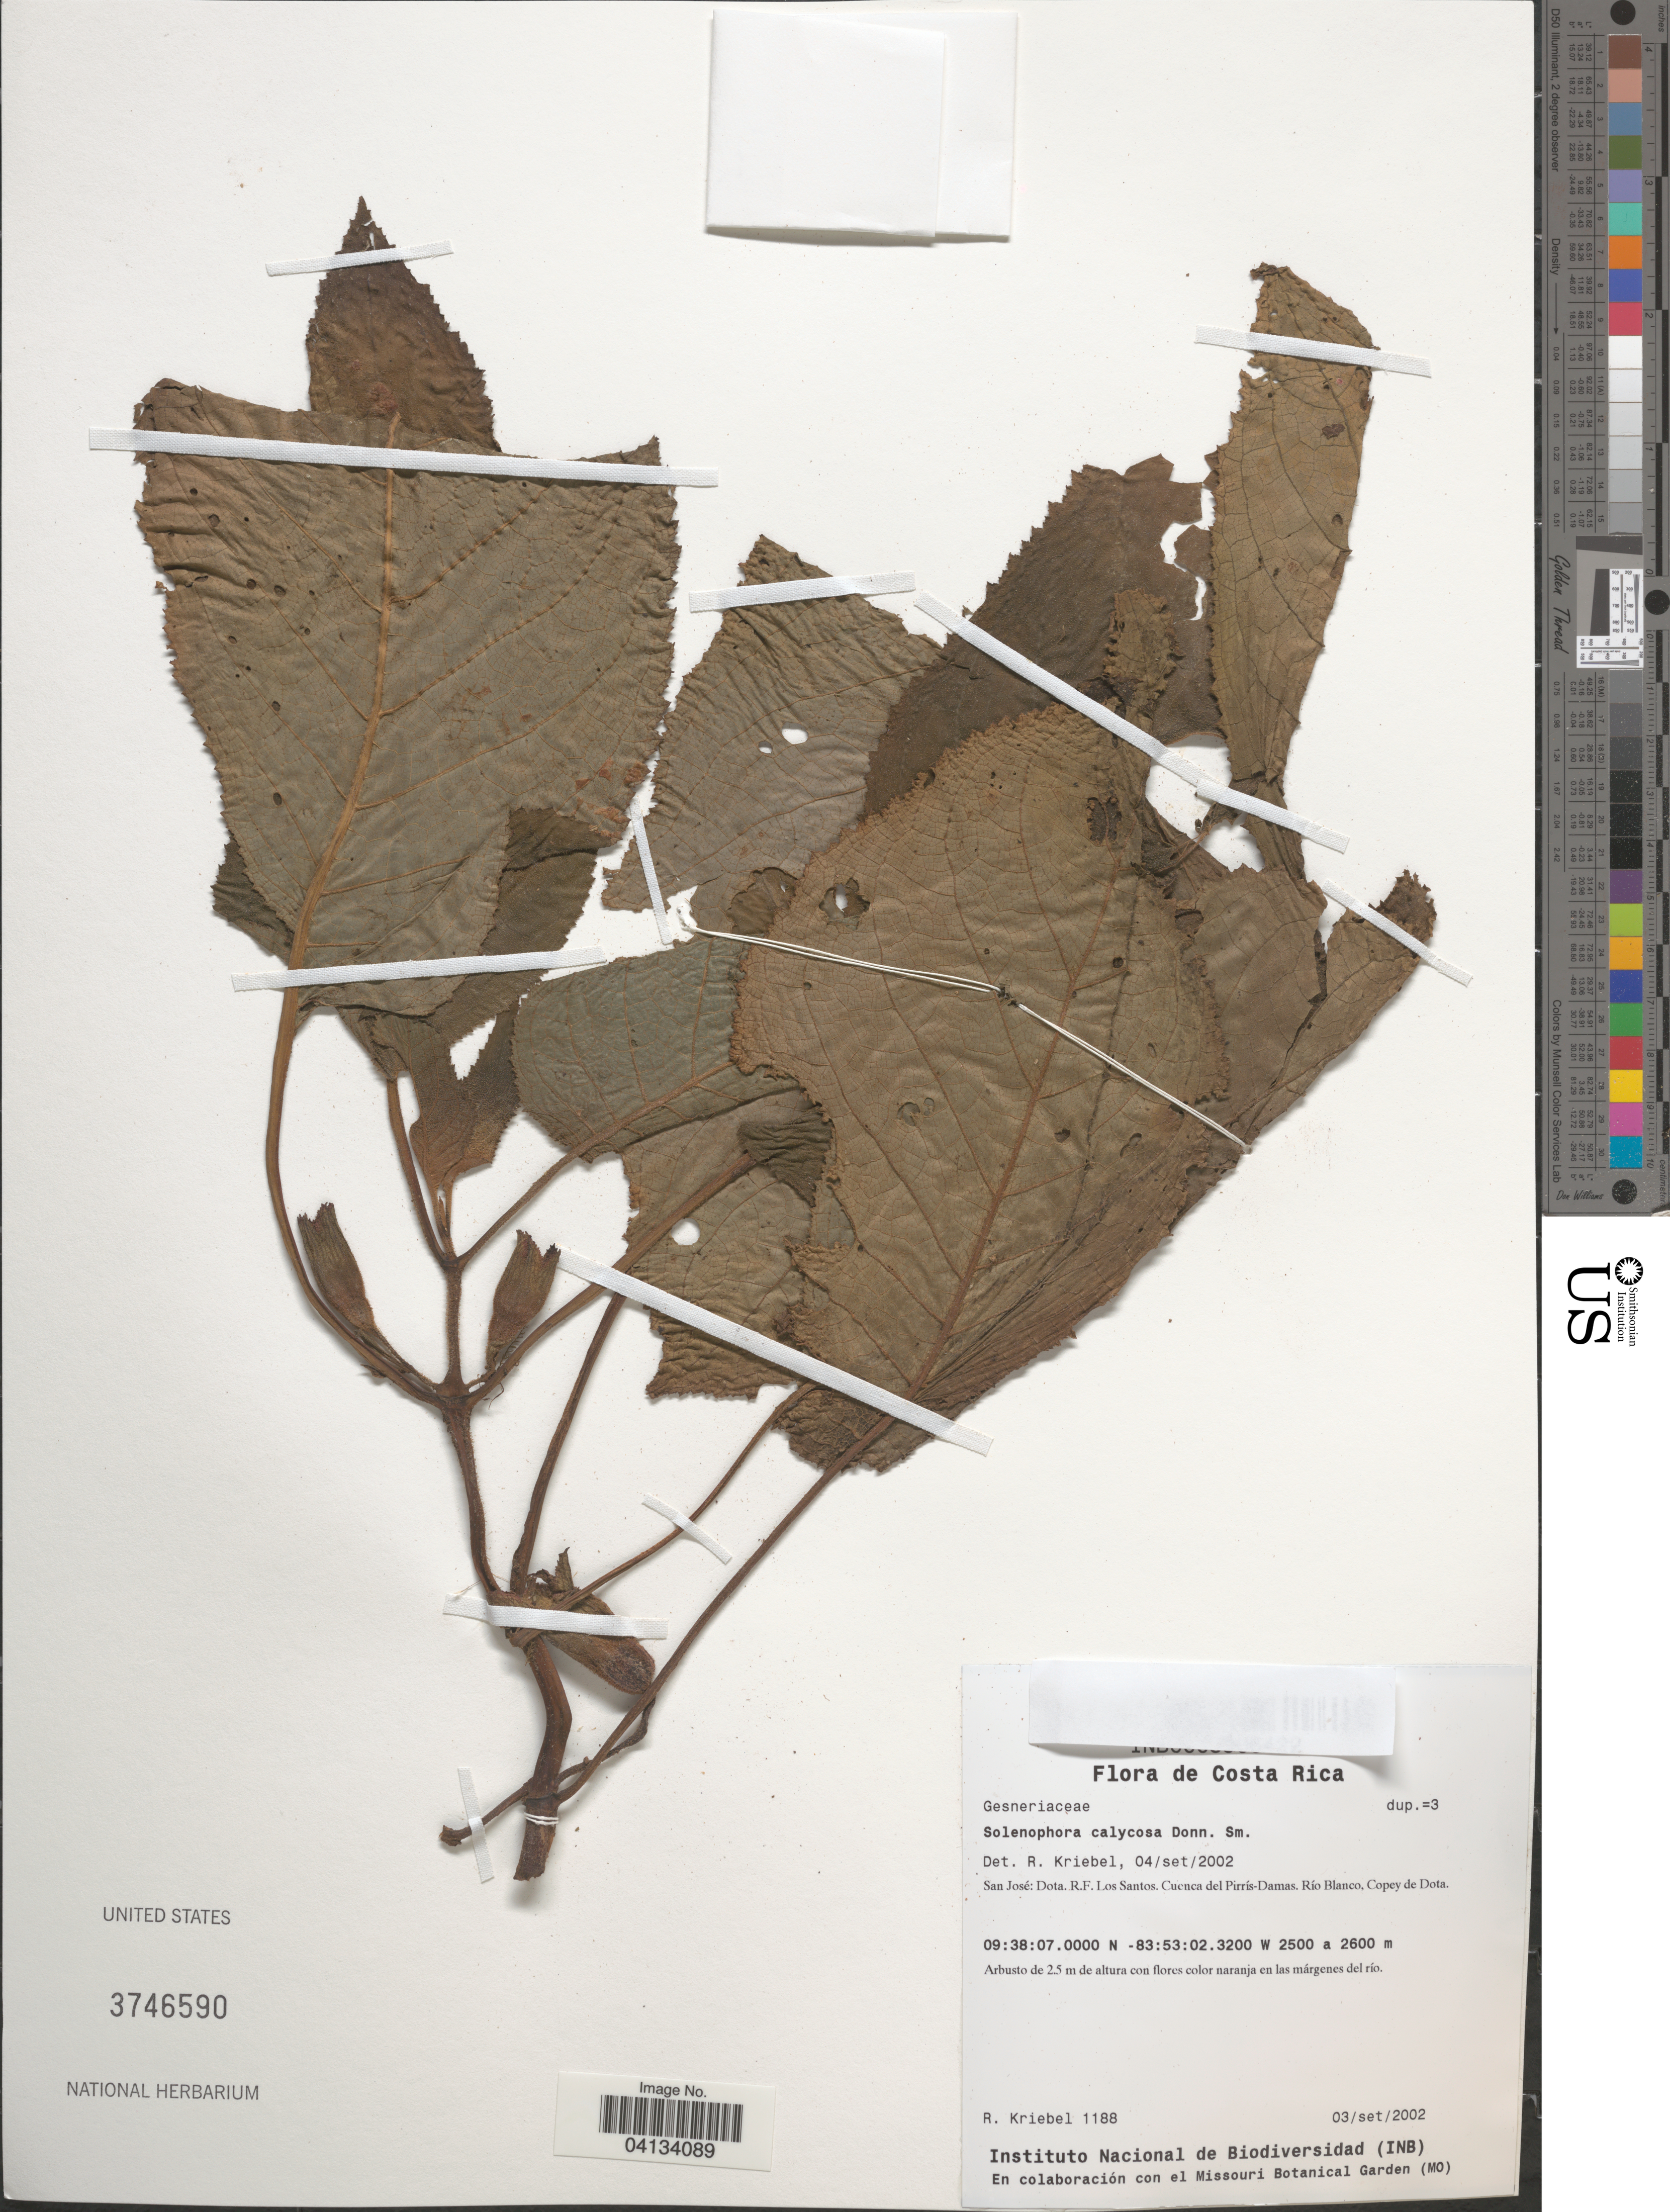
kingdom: Plantae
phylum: Tracheophyta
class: Magnoliopsida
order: Lamiales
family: Gesneriaceae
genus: Solenophora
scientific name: Solenophora calycosa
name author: Donn. Sm.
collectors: R. Kriebel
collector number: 1188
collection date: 2002-09-03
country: Costa Rica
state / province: San José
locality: Dota. R.F. Los Santos. Cuenca del Pirrís-Damas. Río Blanco, Copey de Dota.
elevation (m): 2500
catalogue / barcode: US 3746590